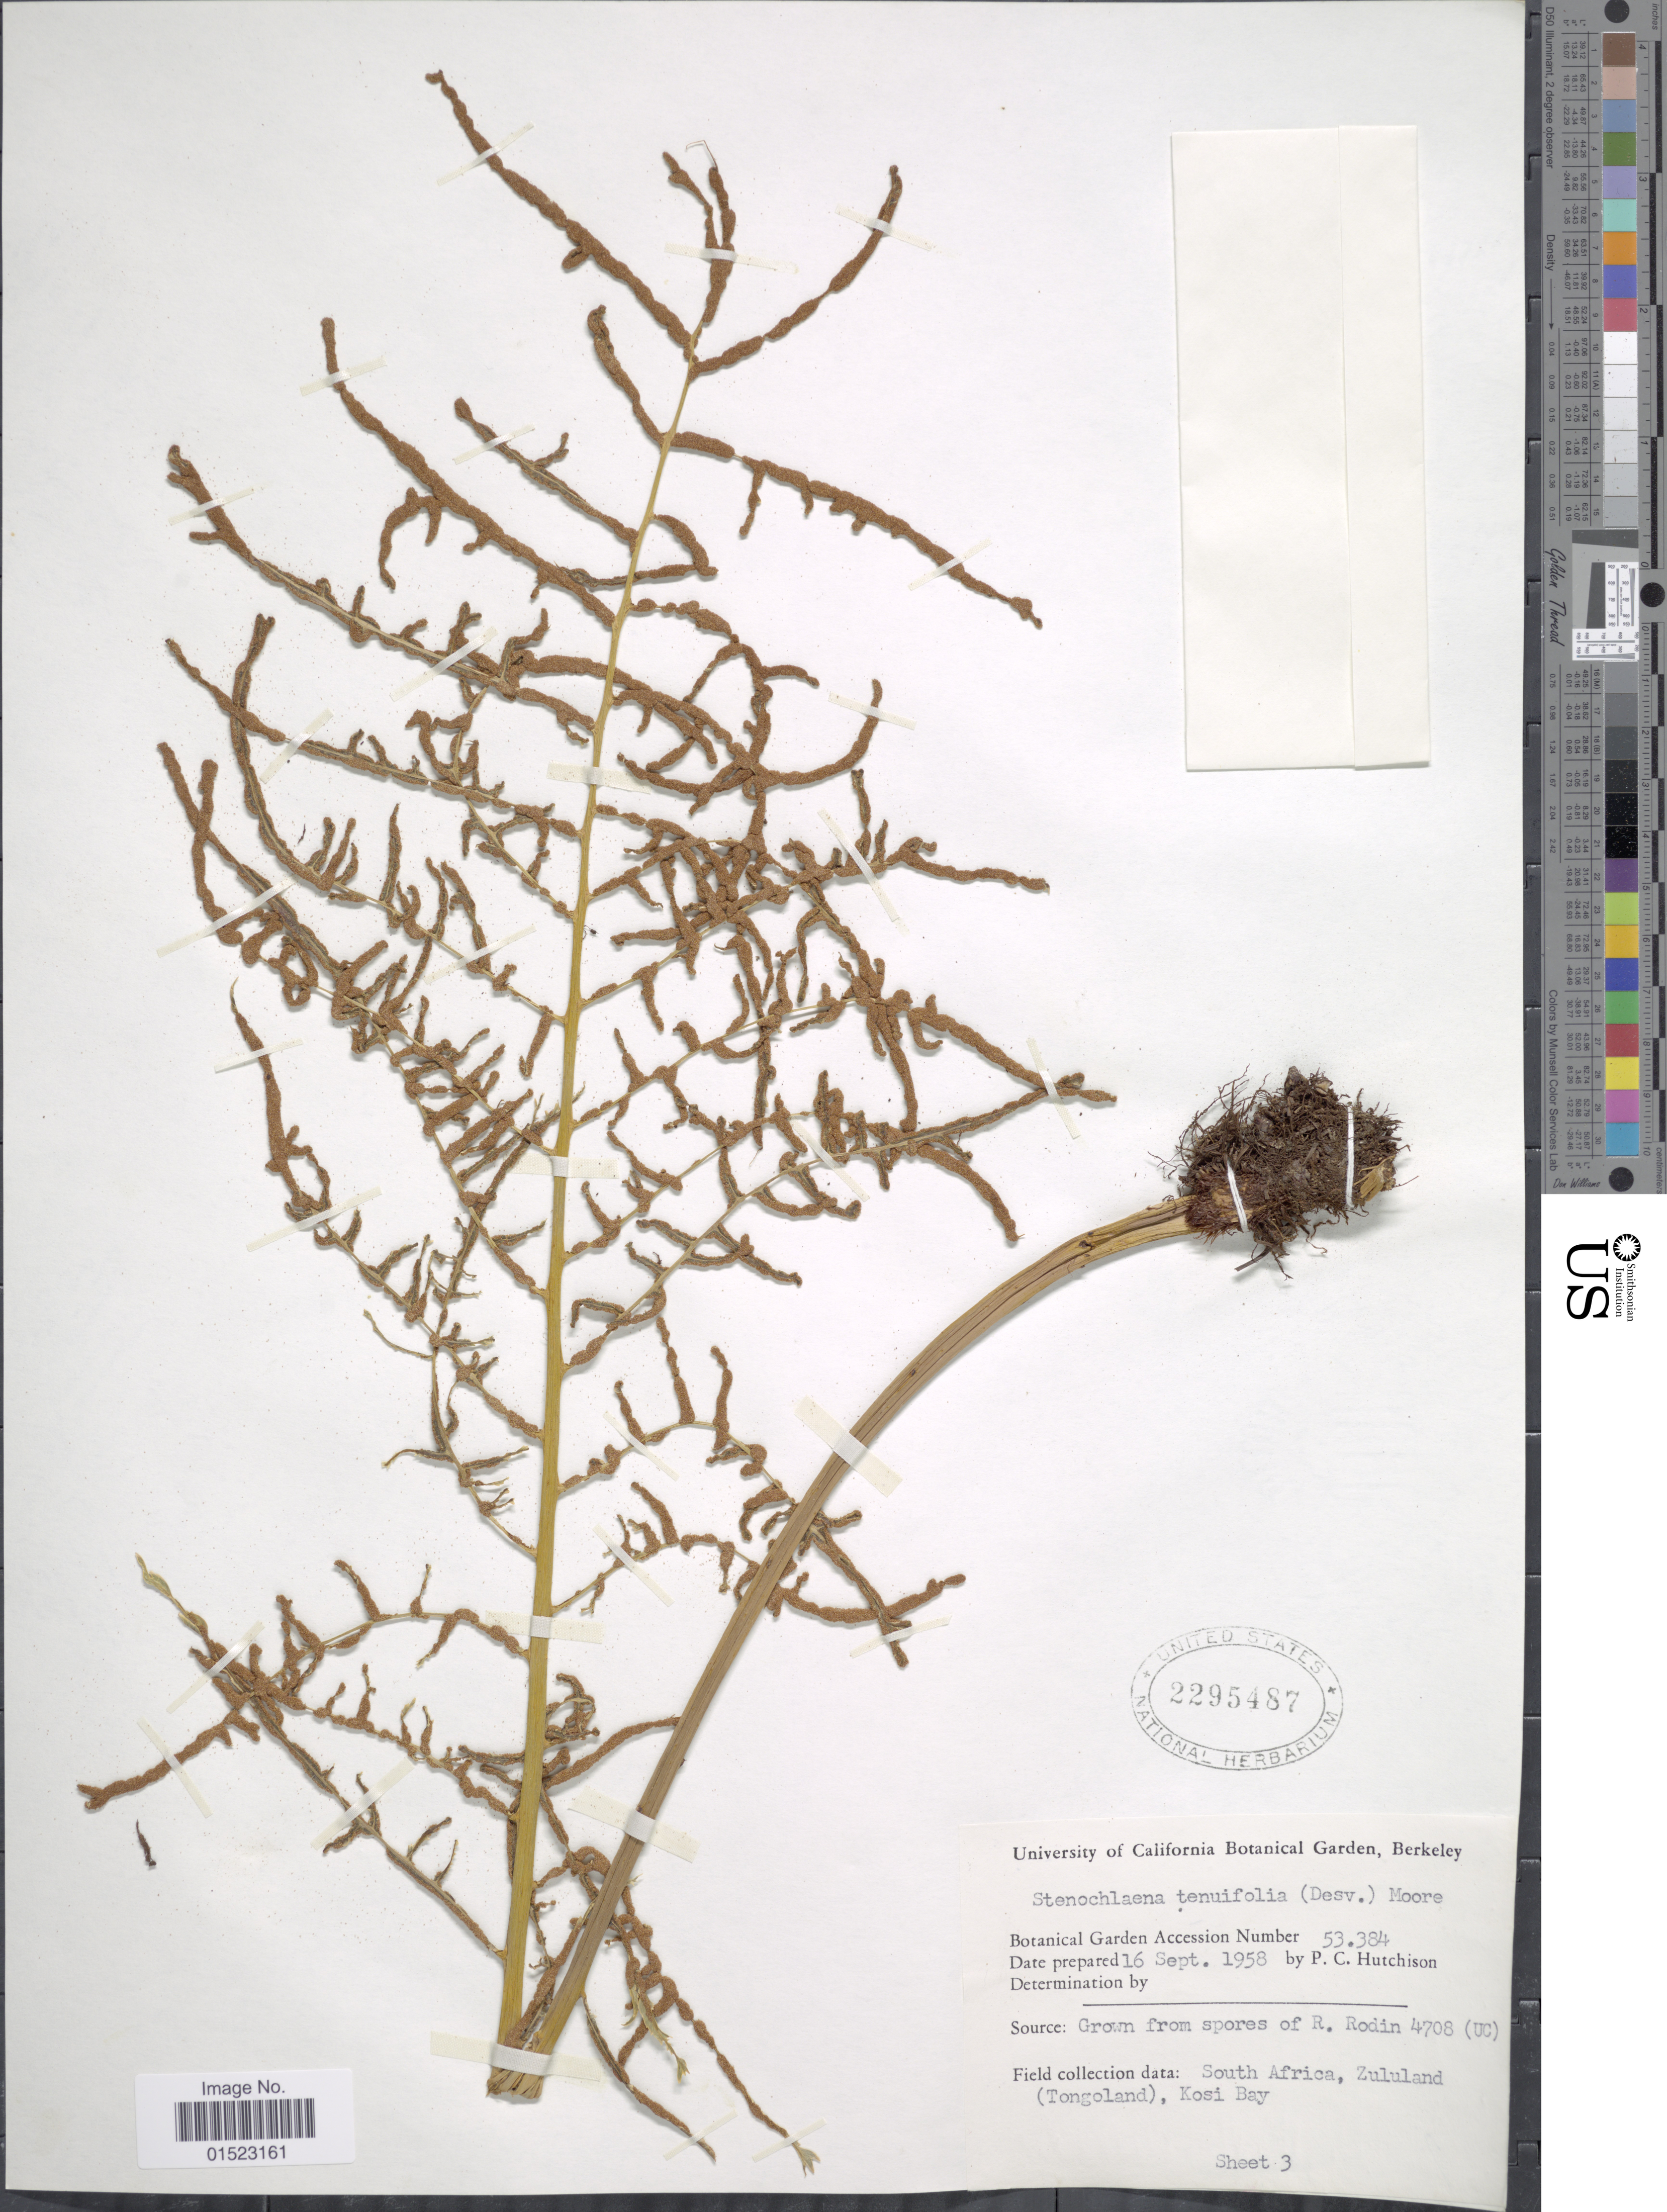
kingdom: Plantae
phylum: Tracheophyta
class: Polypodiopsida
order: Polypodiales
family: Blechnaceae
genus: Stenochlaena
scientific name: Stenochlaena tenuifolia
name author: (Desv.) T. Moore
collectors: P. C. Hutchison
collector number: Botanical Garden Accession 53384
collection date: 1958-08-16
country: South Africa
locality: Zululand (Tongoland), Kosi Bay, Source: grown from spores from R. Rodin 4708 (UC)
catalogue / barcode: US 2295487